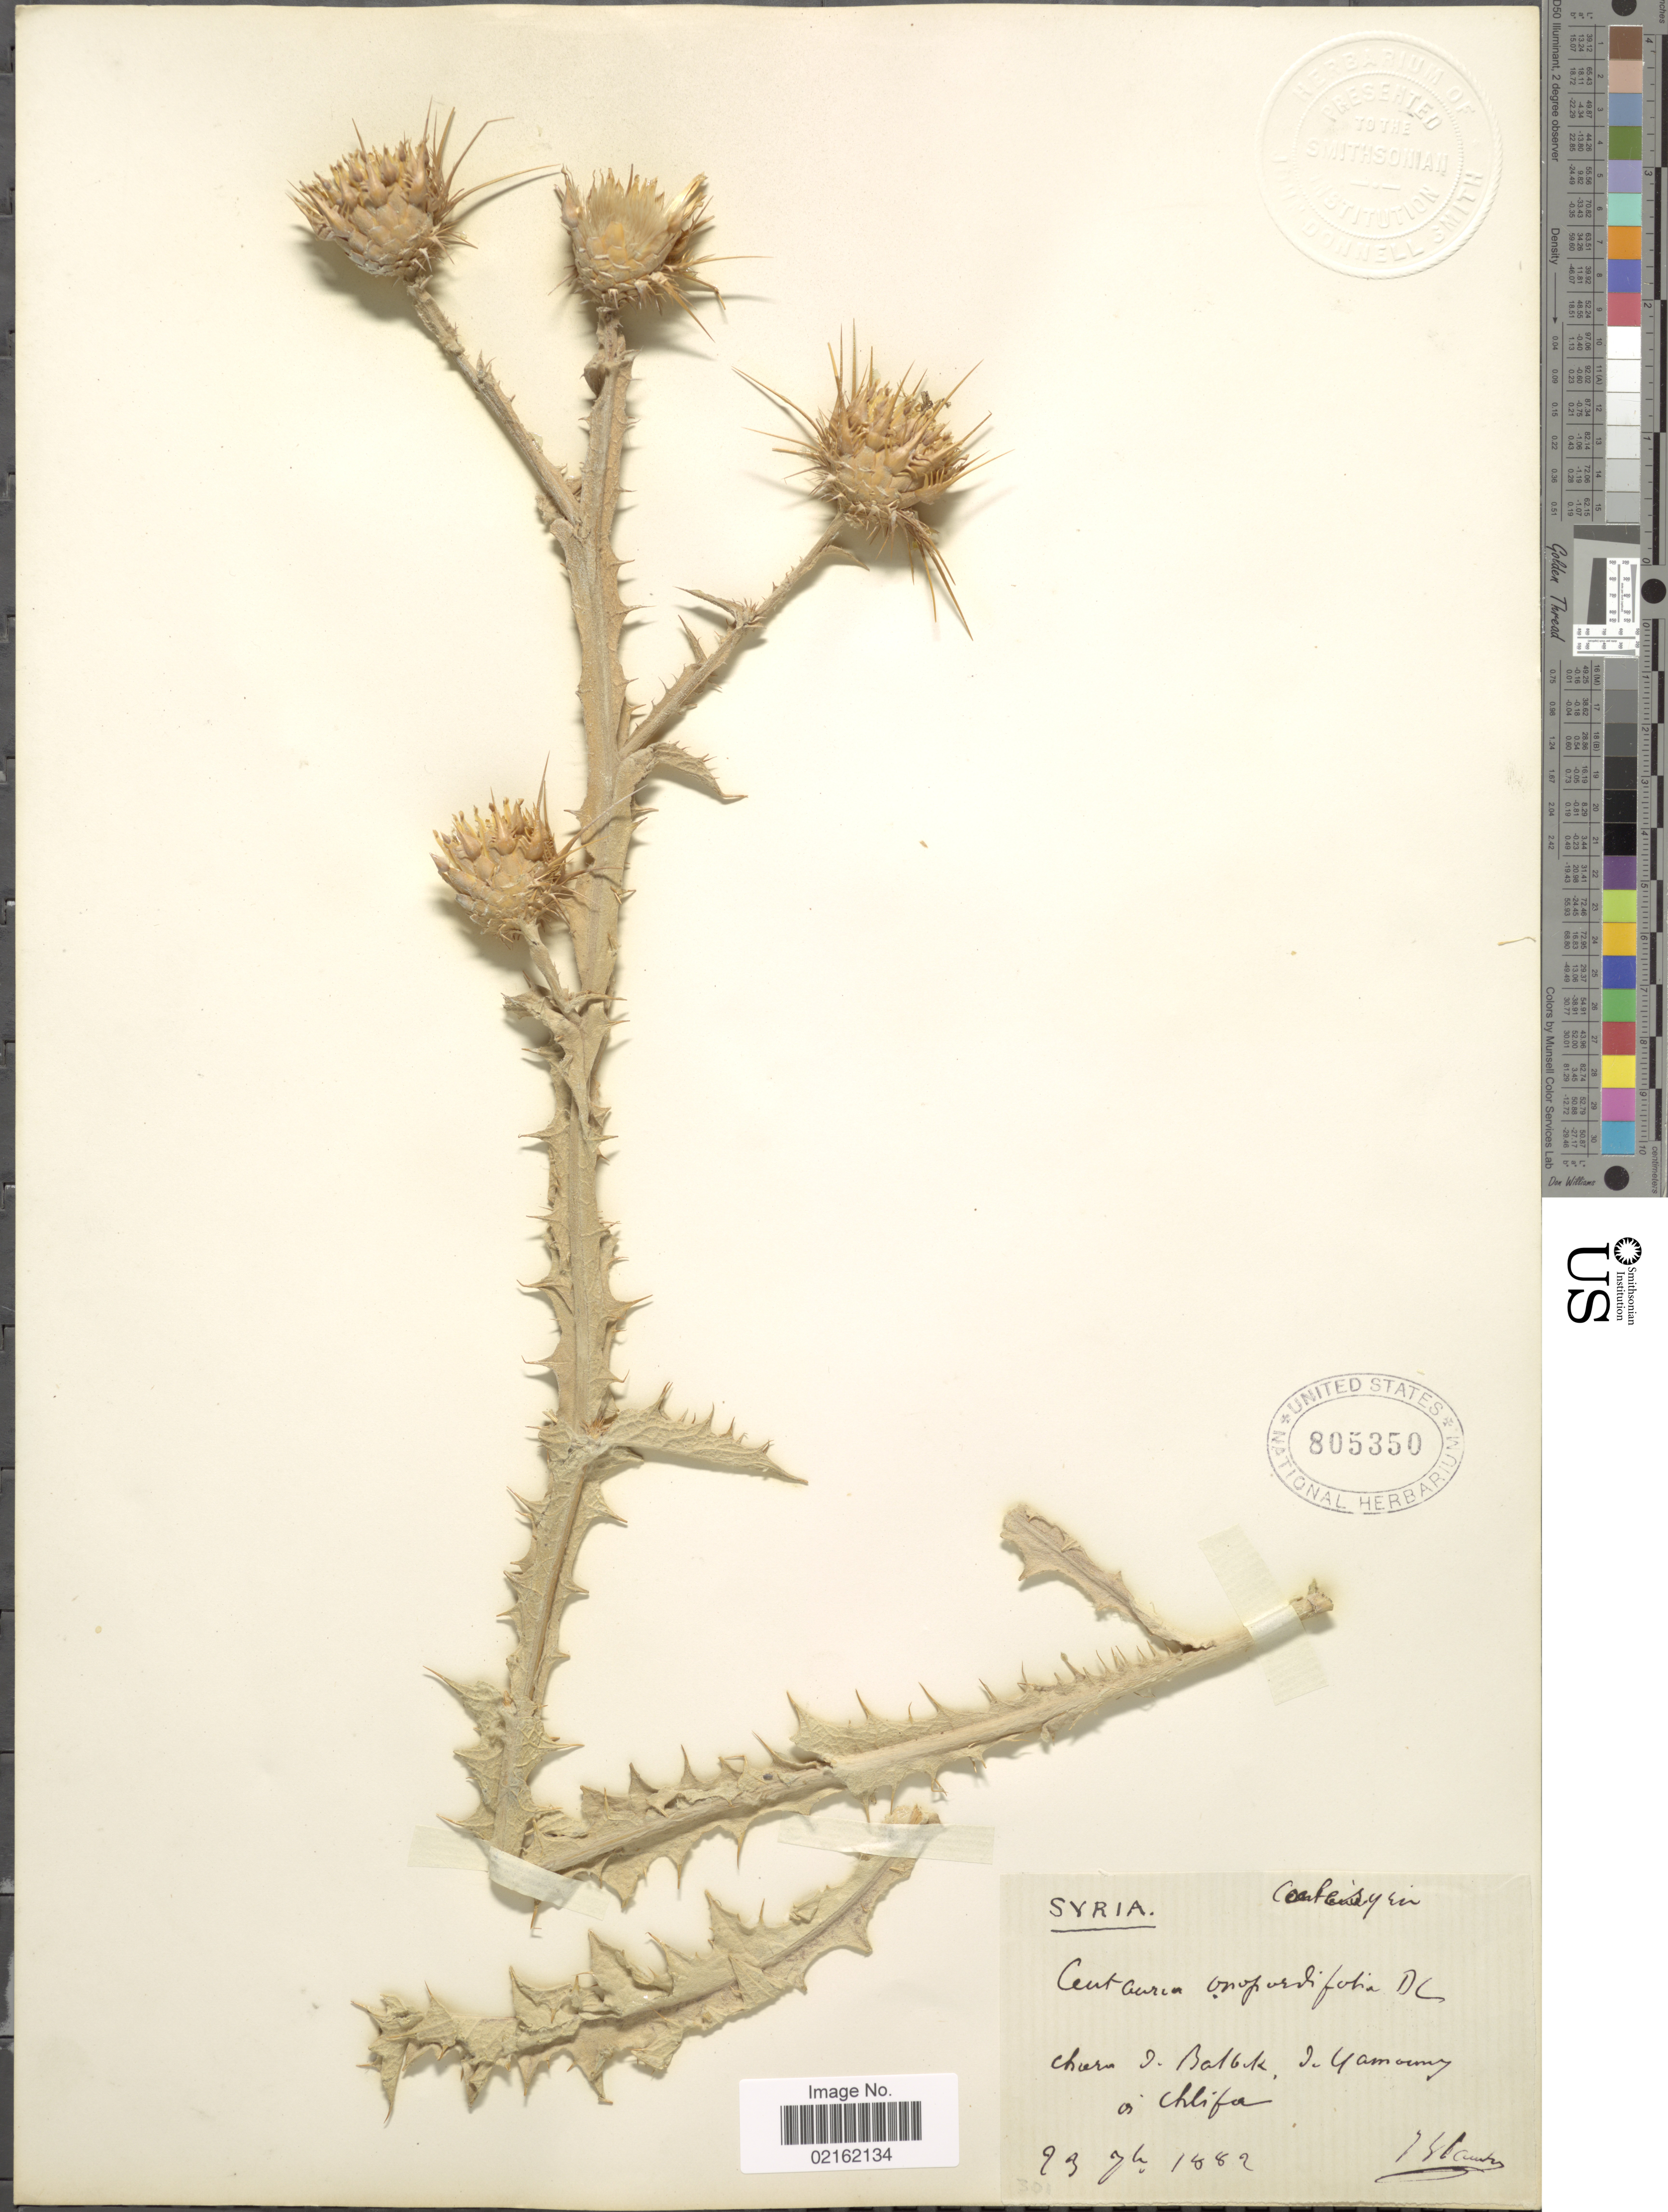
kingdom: Plantae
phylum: Tracheophyta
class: Magnoliopsida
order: Asterales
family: Asteraceae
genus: Centaurea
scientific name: Centaurea onopordifolia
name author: Boiss.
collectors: I. Blanche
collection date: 1882-01-23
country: Syria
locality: Charm I. Balbuk, I. Gammary oi Chlifa [interpreted]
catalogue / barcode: US 805350